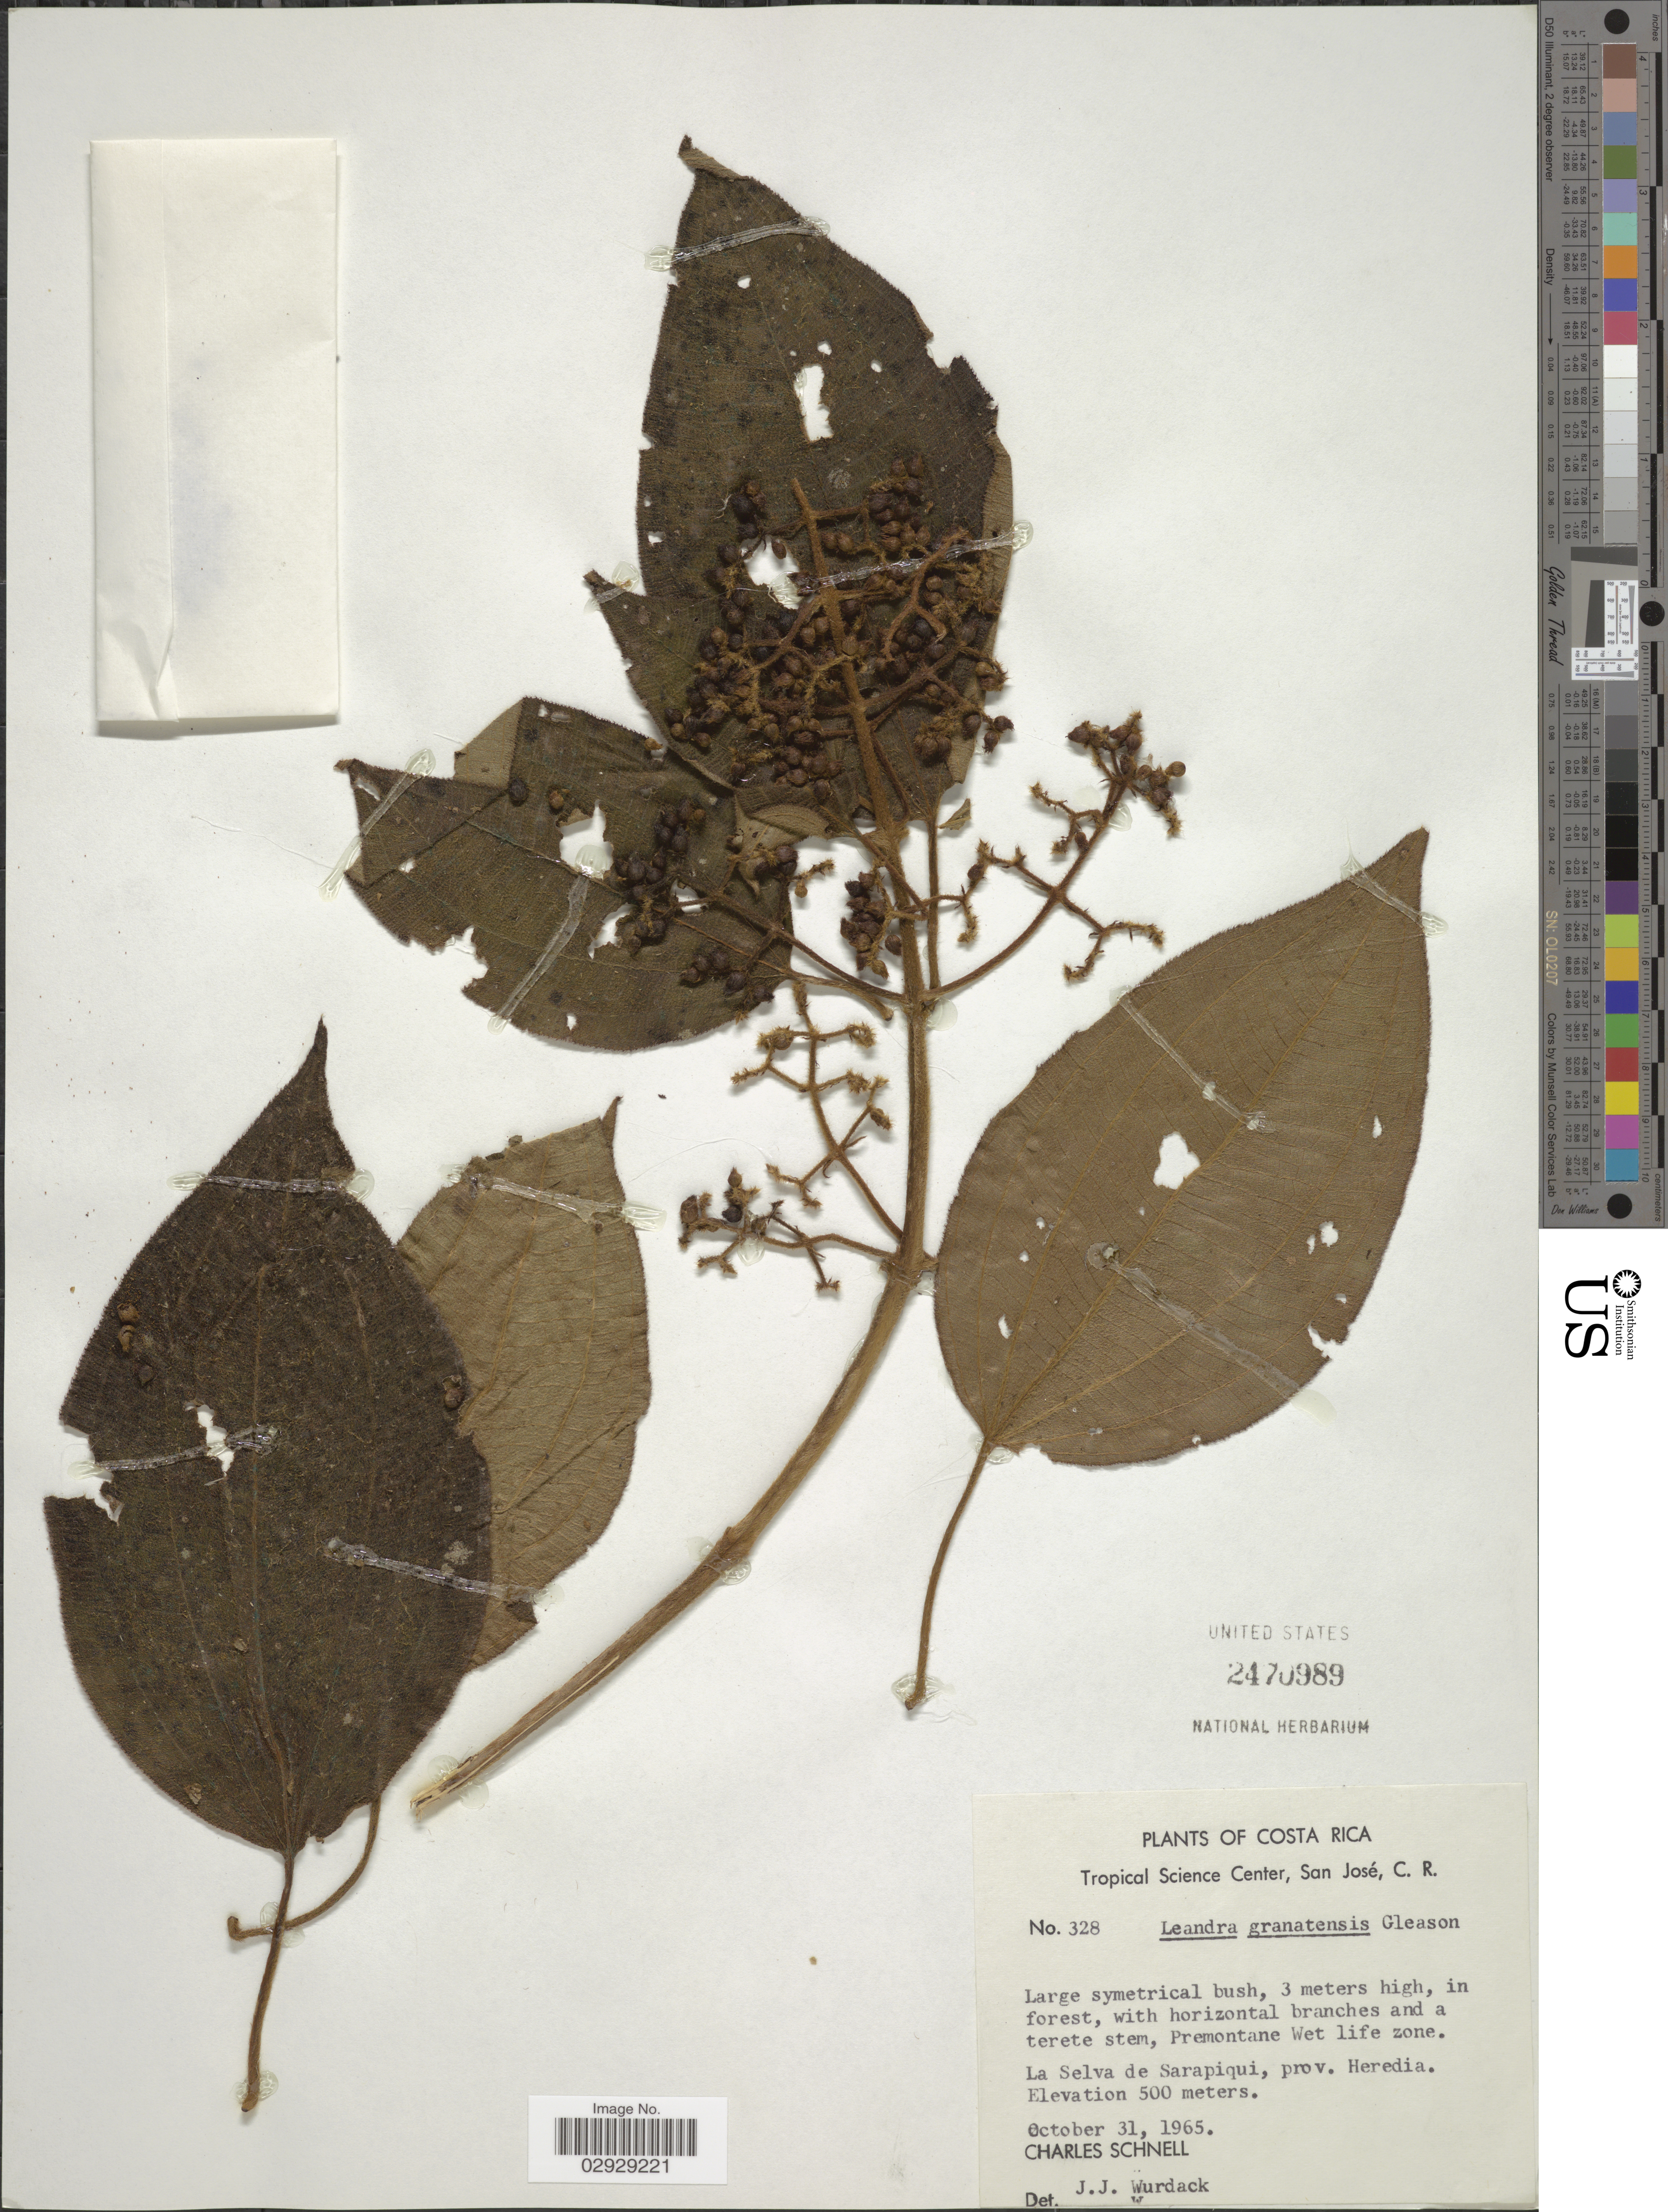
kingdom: Plantae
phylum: Tracheophyta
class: Magnoliopsida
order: Myrtales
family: Melastomataceae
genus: Leandra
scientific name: Leandra granatensis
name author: Gleason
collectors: C. Schnell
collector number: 328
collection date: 1965-10-31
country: Costa Rica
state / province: Heredia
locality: Premontane Wet life zone. La Selva de Sarapiqui.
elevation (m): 500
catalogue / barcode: US 2470989